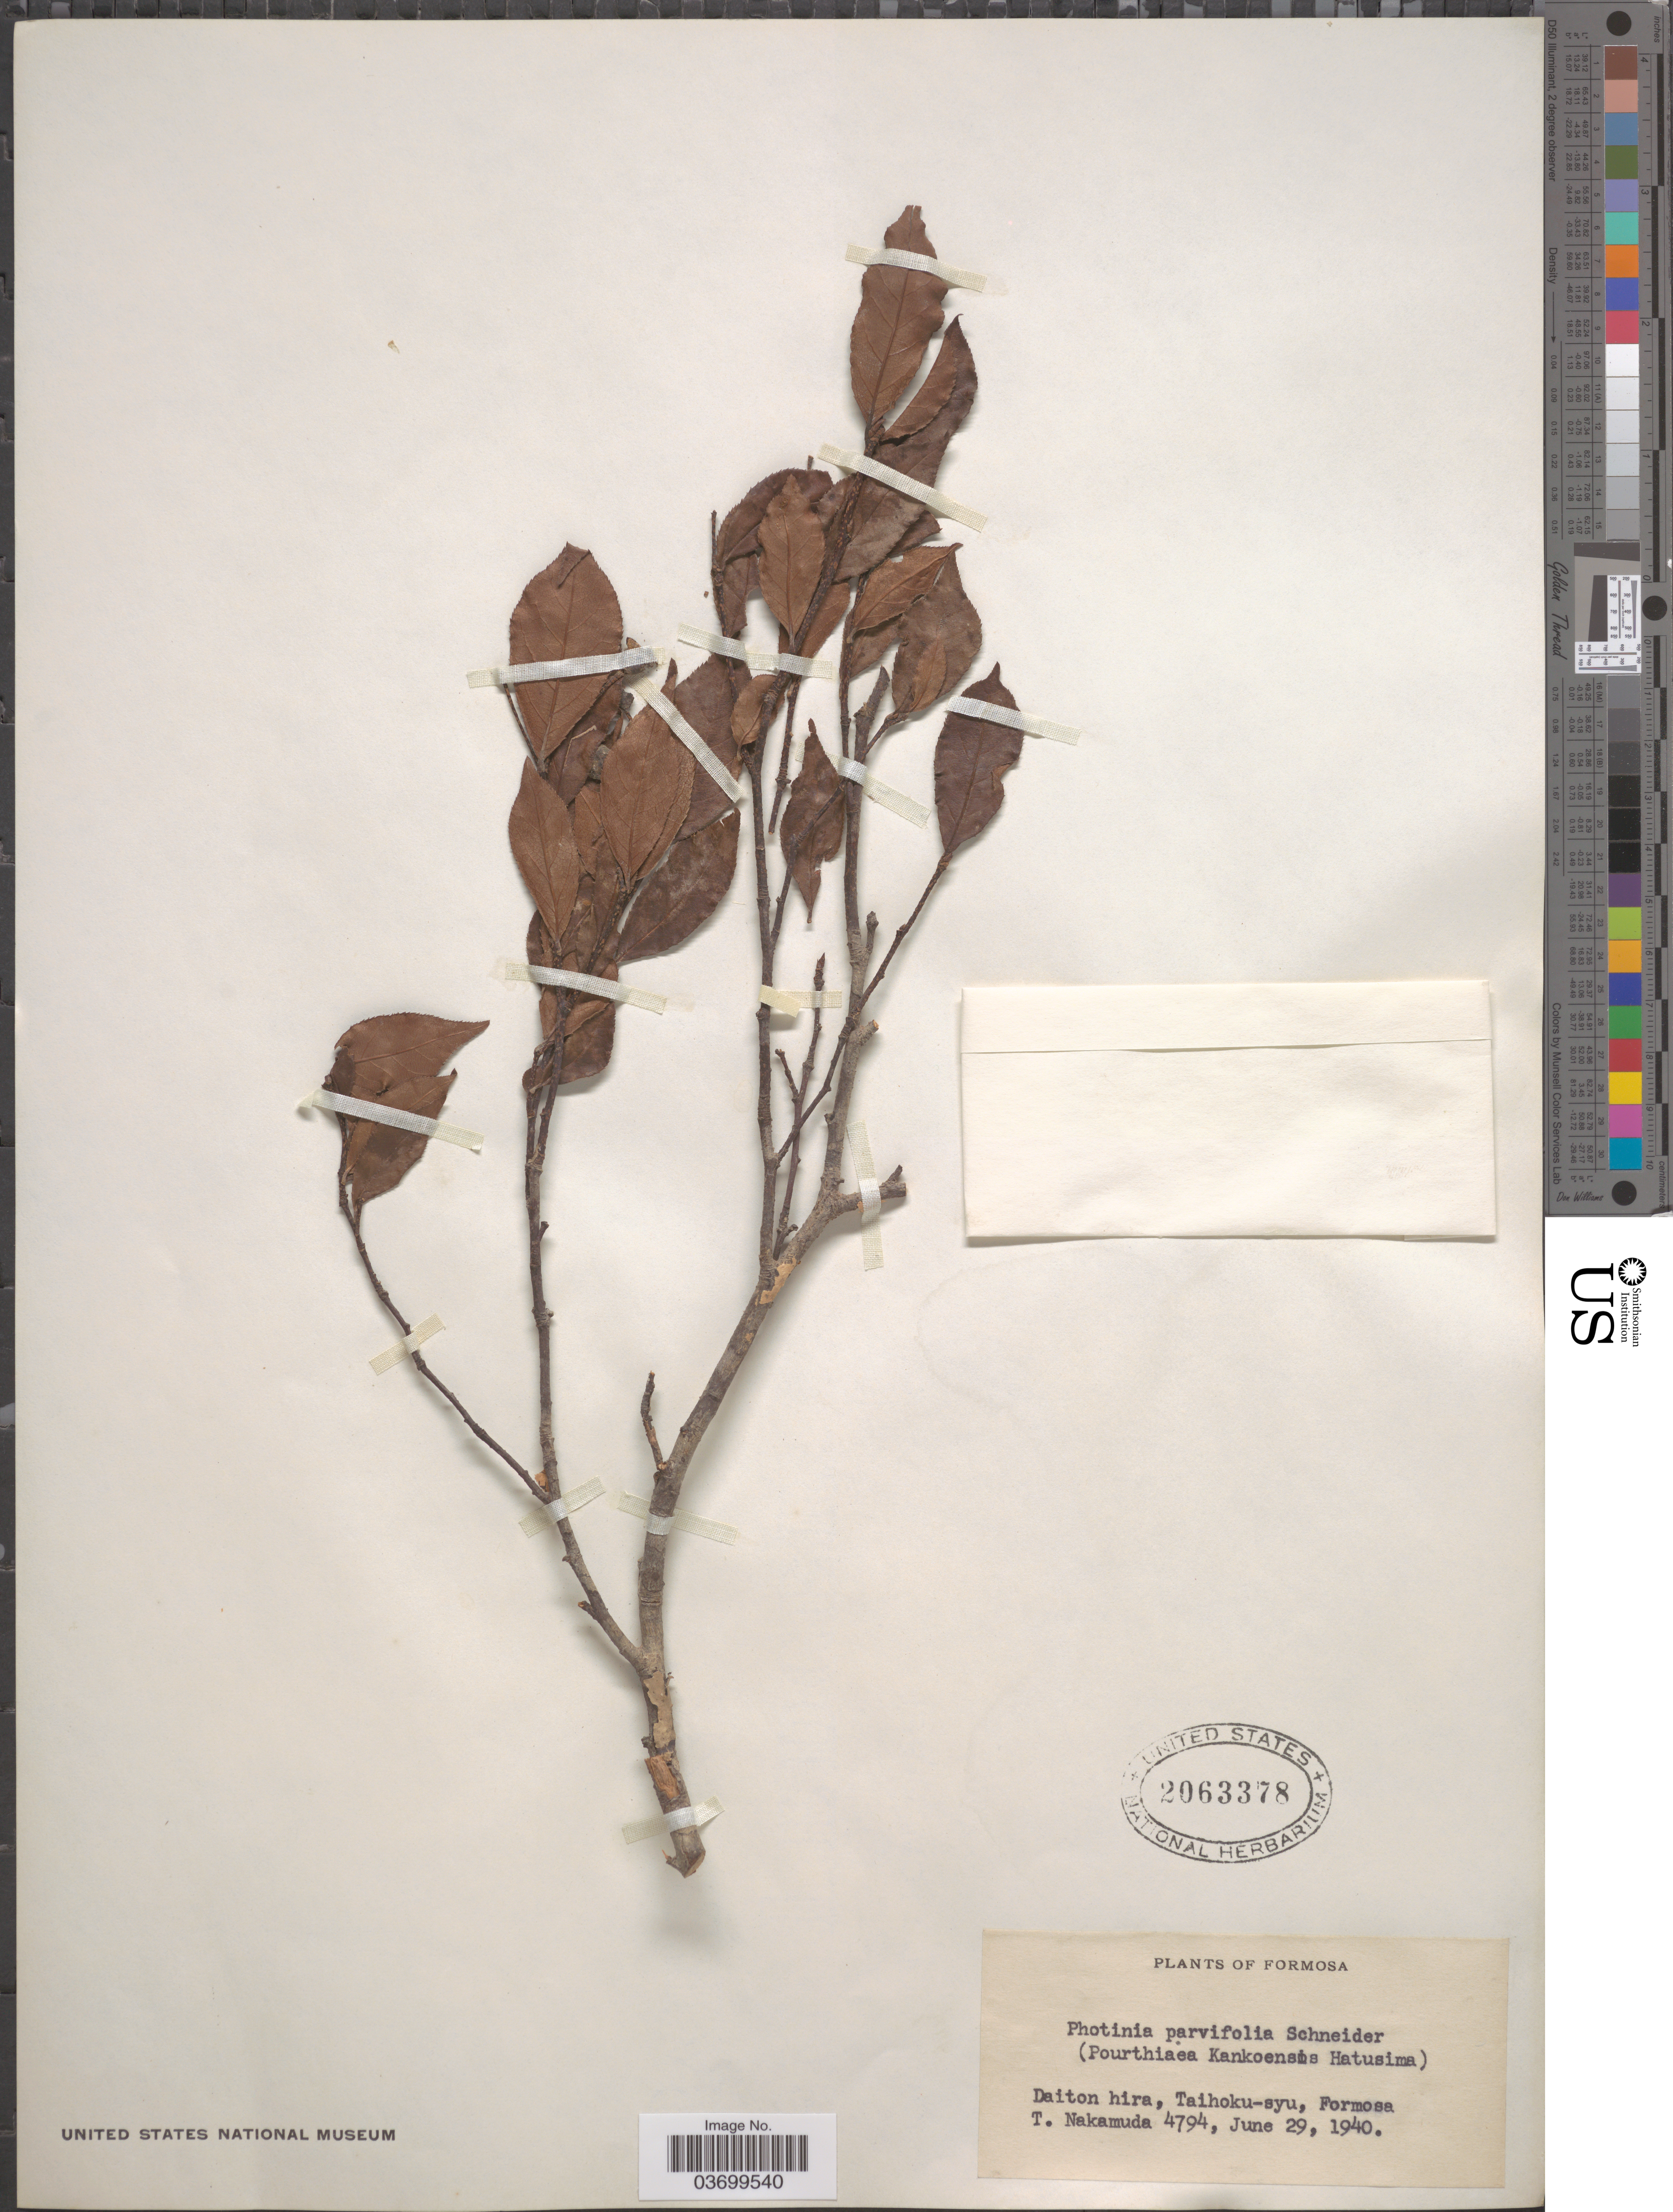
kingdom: Plantae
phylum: Tracheophyta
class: Magnoliopsida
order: Rosales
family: Rosaceae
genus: Photinia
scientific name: Photinia parvifolia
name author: (E. Pritz.) C.K. Schneid.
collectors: T. Nakamuda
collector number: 4794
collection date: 1940-06-29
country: Taiwan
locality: Formosa. Daiton hira, Taihoku-syu.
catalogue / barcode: US 2063378